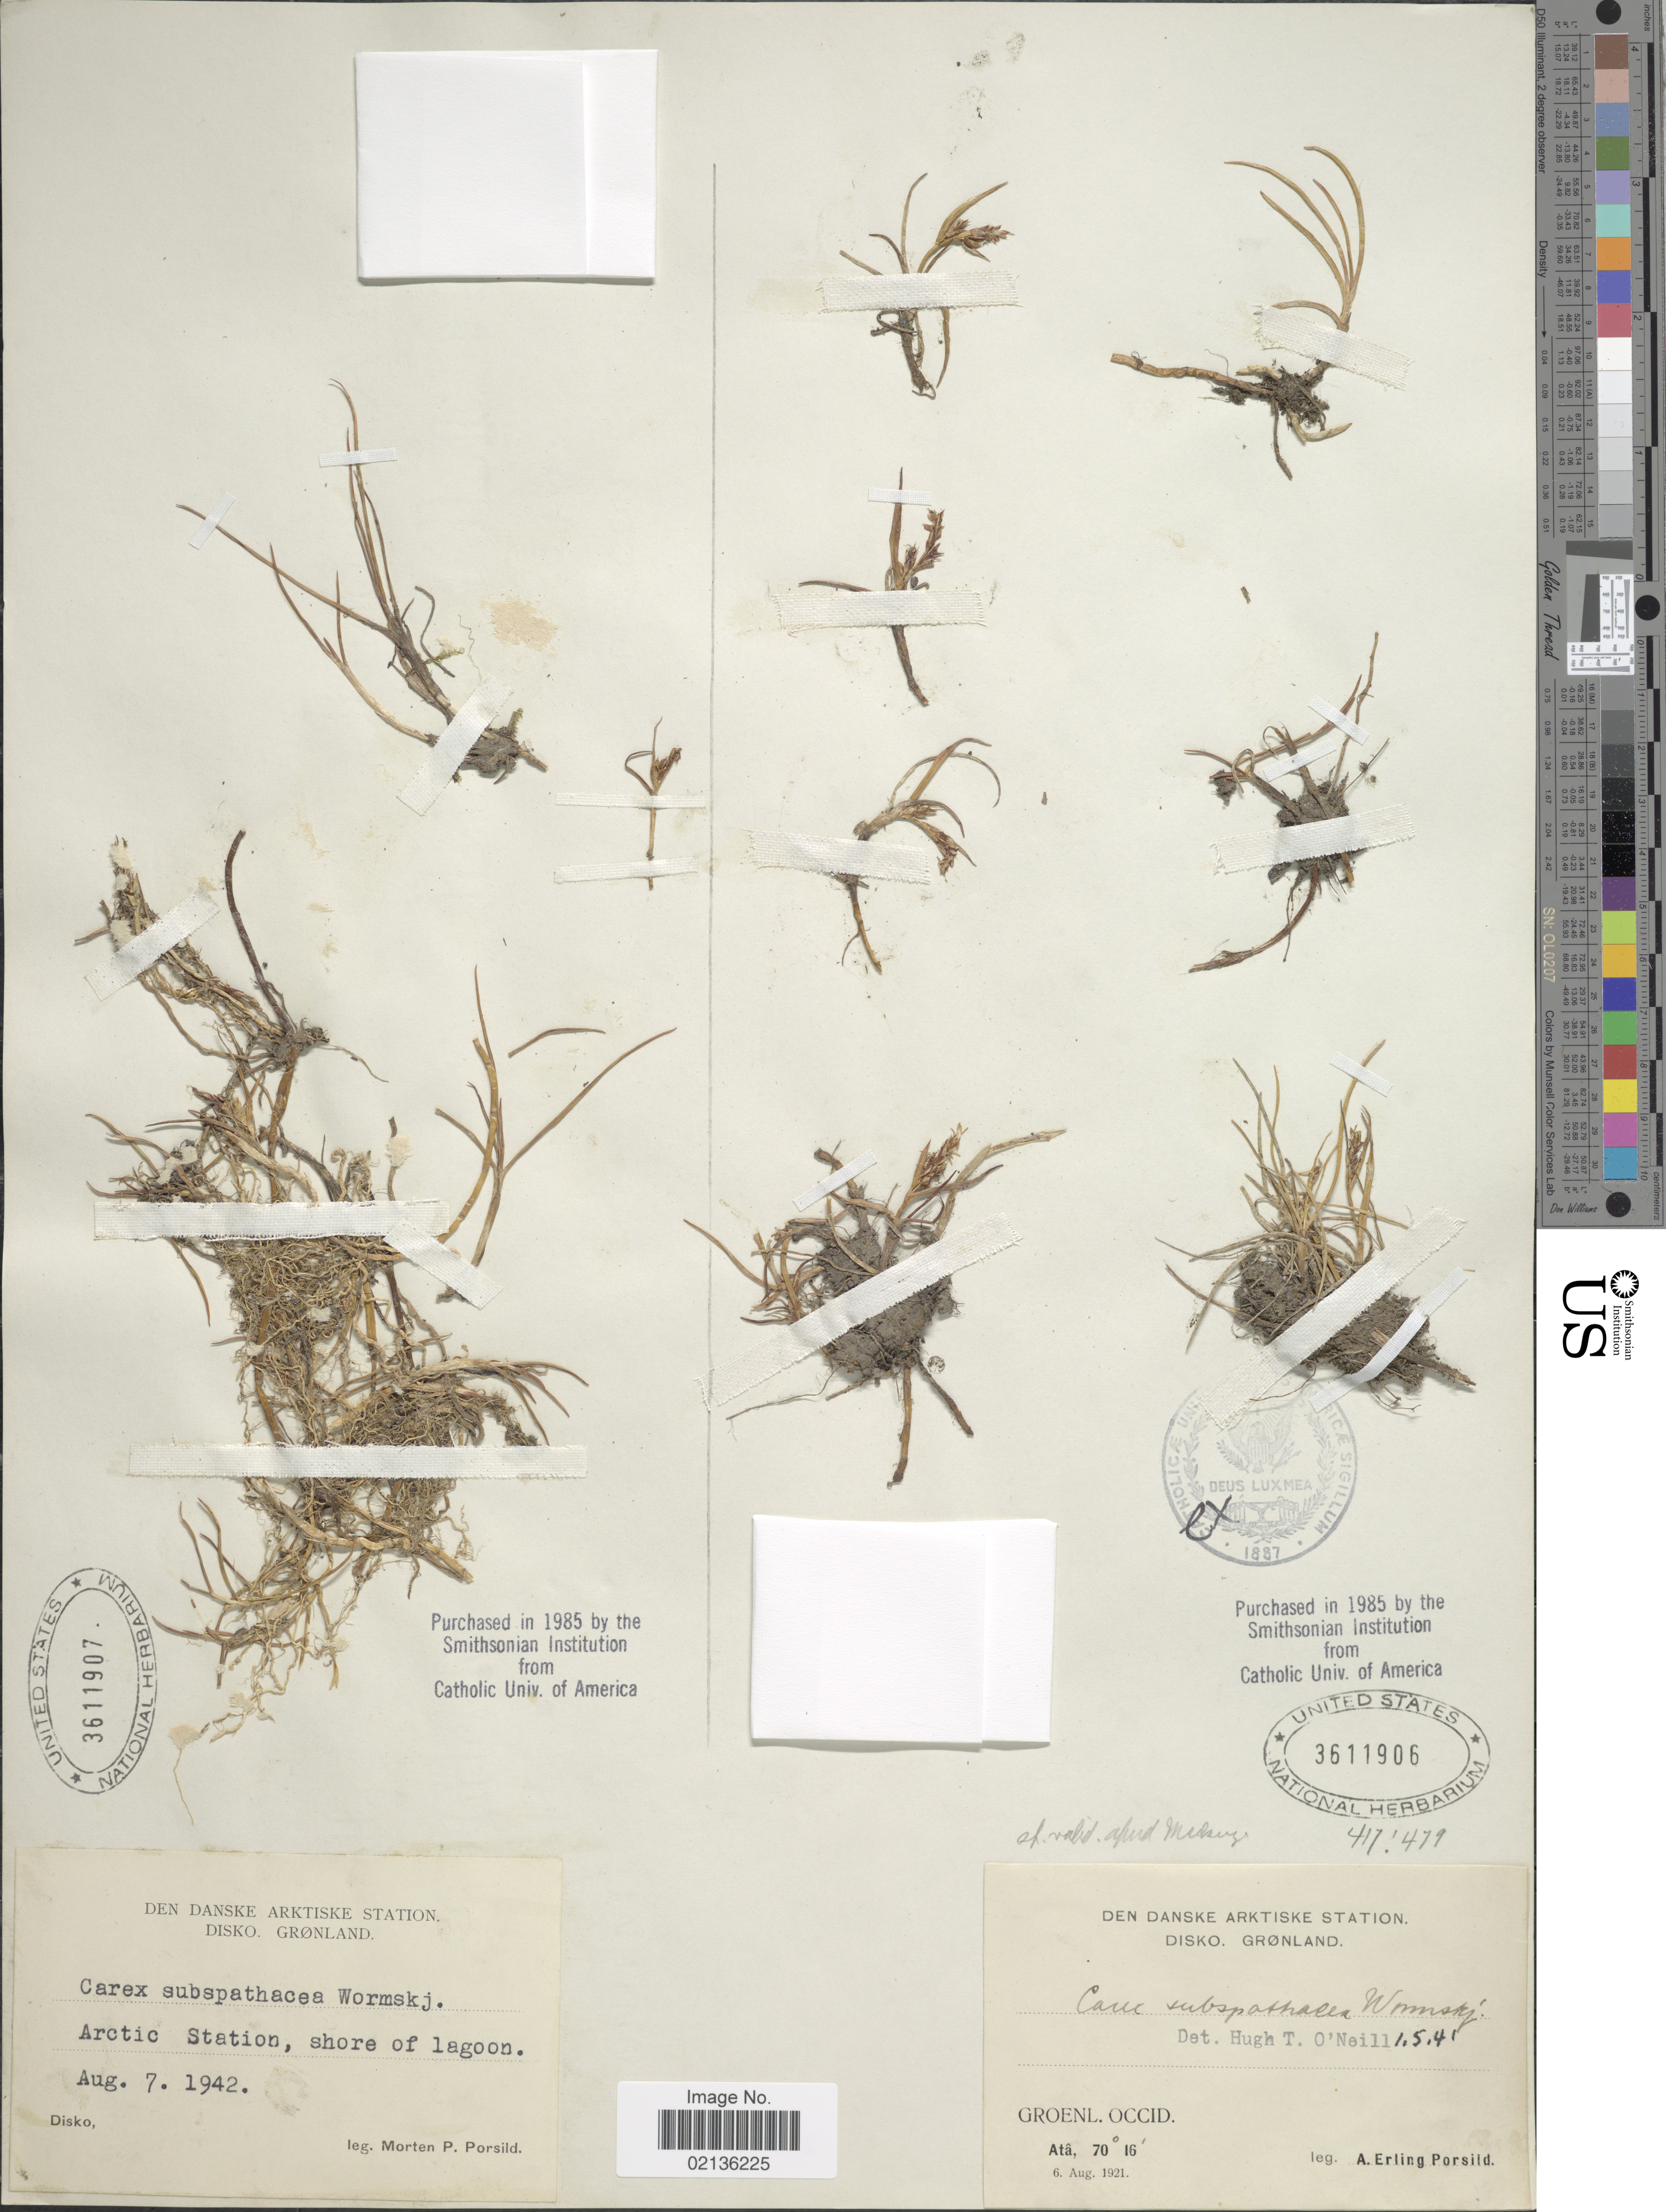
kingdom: Plantae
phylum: Tracheophyta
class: Liliopsida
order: Poales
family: Cyperaceae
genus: Carex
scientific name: Carex subspathacea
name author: Wormsk. ex Hornem.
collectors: M. P. Porsild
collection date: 1942-08-07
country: Greenland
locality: Den Danske Arktiske Station, Disko, Arctic Station, shore of lagoon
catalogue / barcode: US 3611907